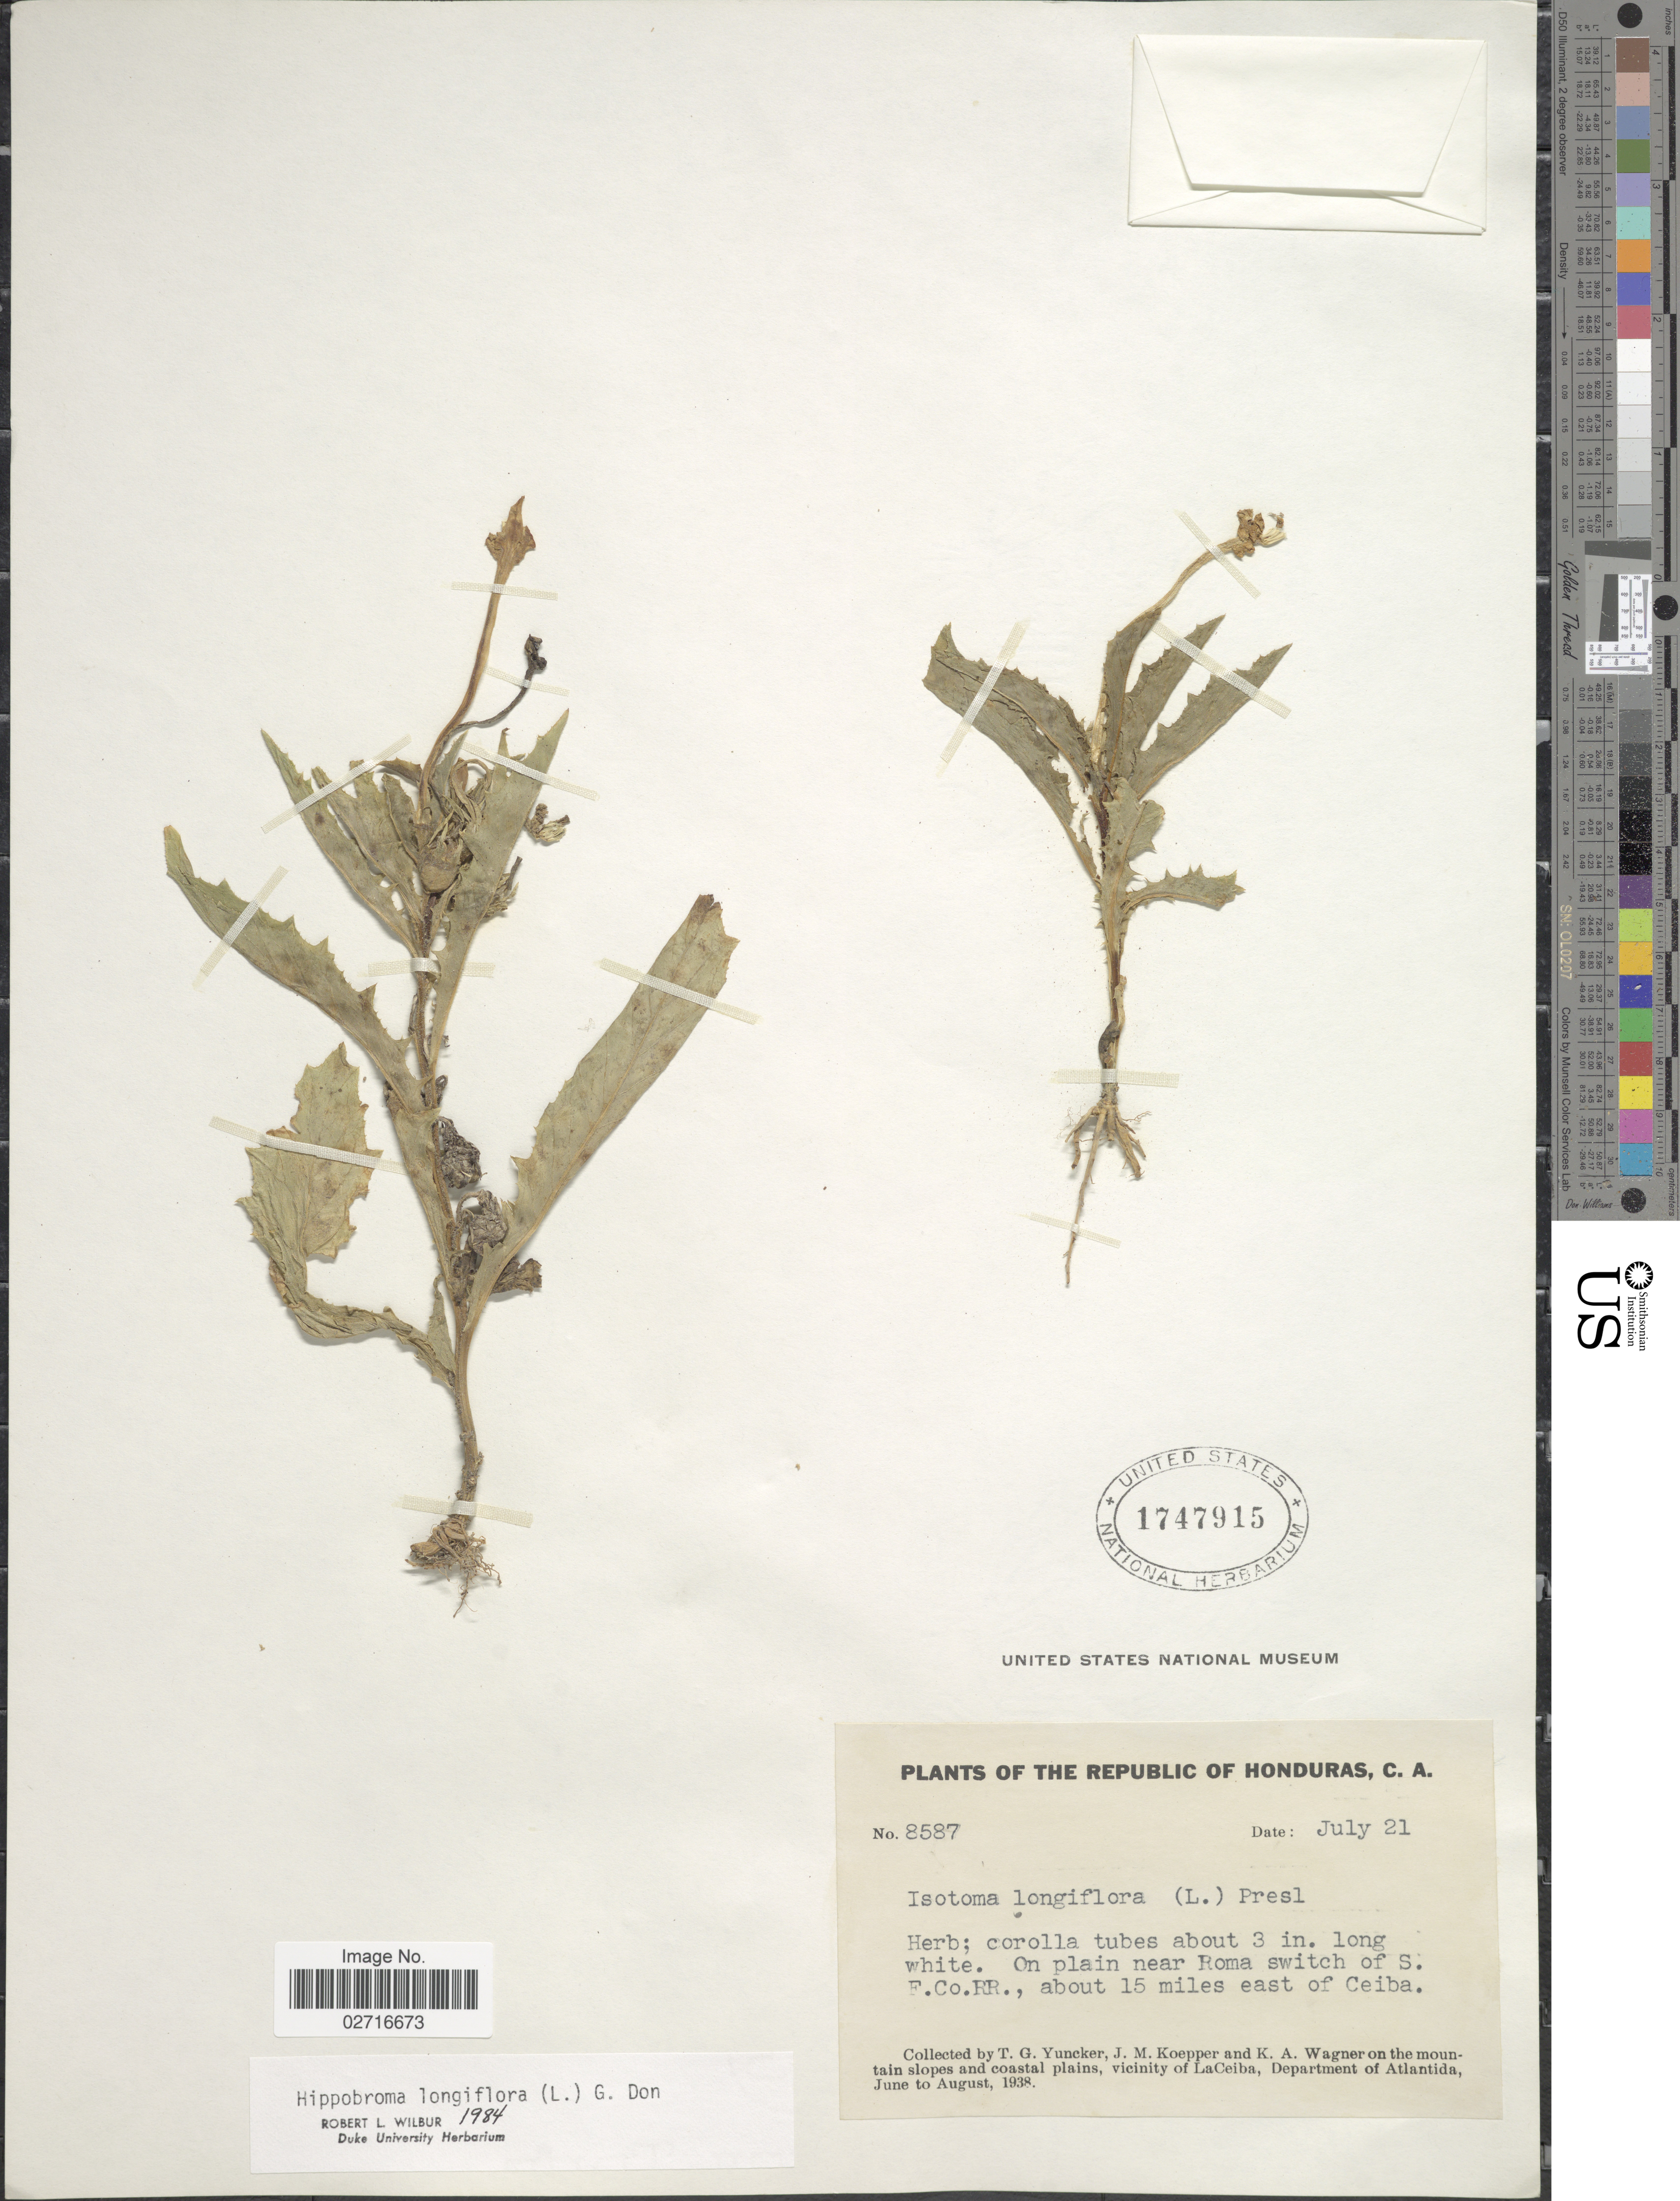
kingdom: Plantae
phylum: Tracheophyta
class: Magnoliopsida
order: Asterales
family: Campanulaceae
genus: Hippobroma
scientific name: Hippobroma longiflora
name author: (L.) G. Don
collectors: T. G. Yuncker, J. M. Koepper & K. A. Wagner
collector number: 8587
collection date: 1938-07-21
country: Honduras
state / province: Atlántida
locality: On plain near Roma switch of S. F. Co. RR., about 15 miles east of Ceiba, on the mountain slopes and coastal plains, vicinity of LaCeiba.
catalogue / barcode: US 1747915